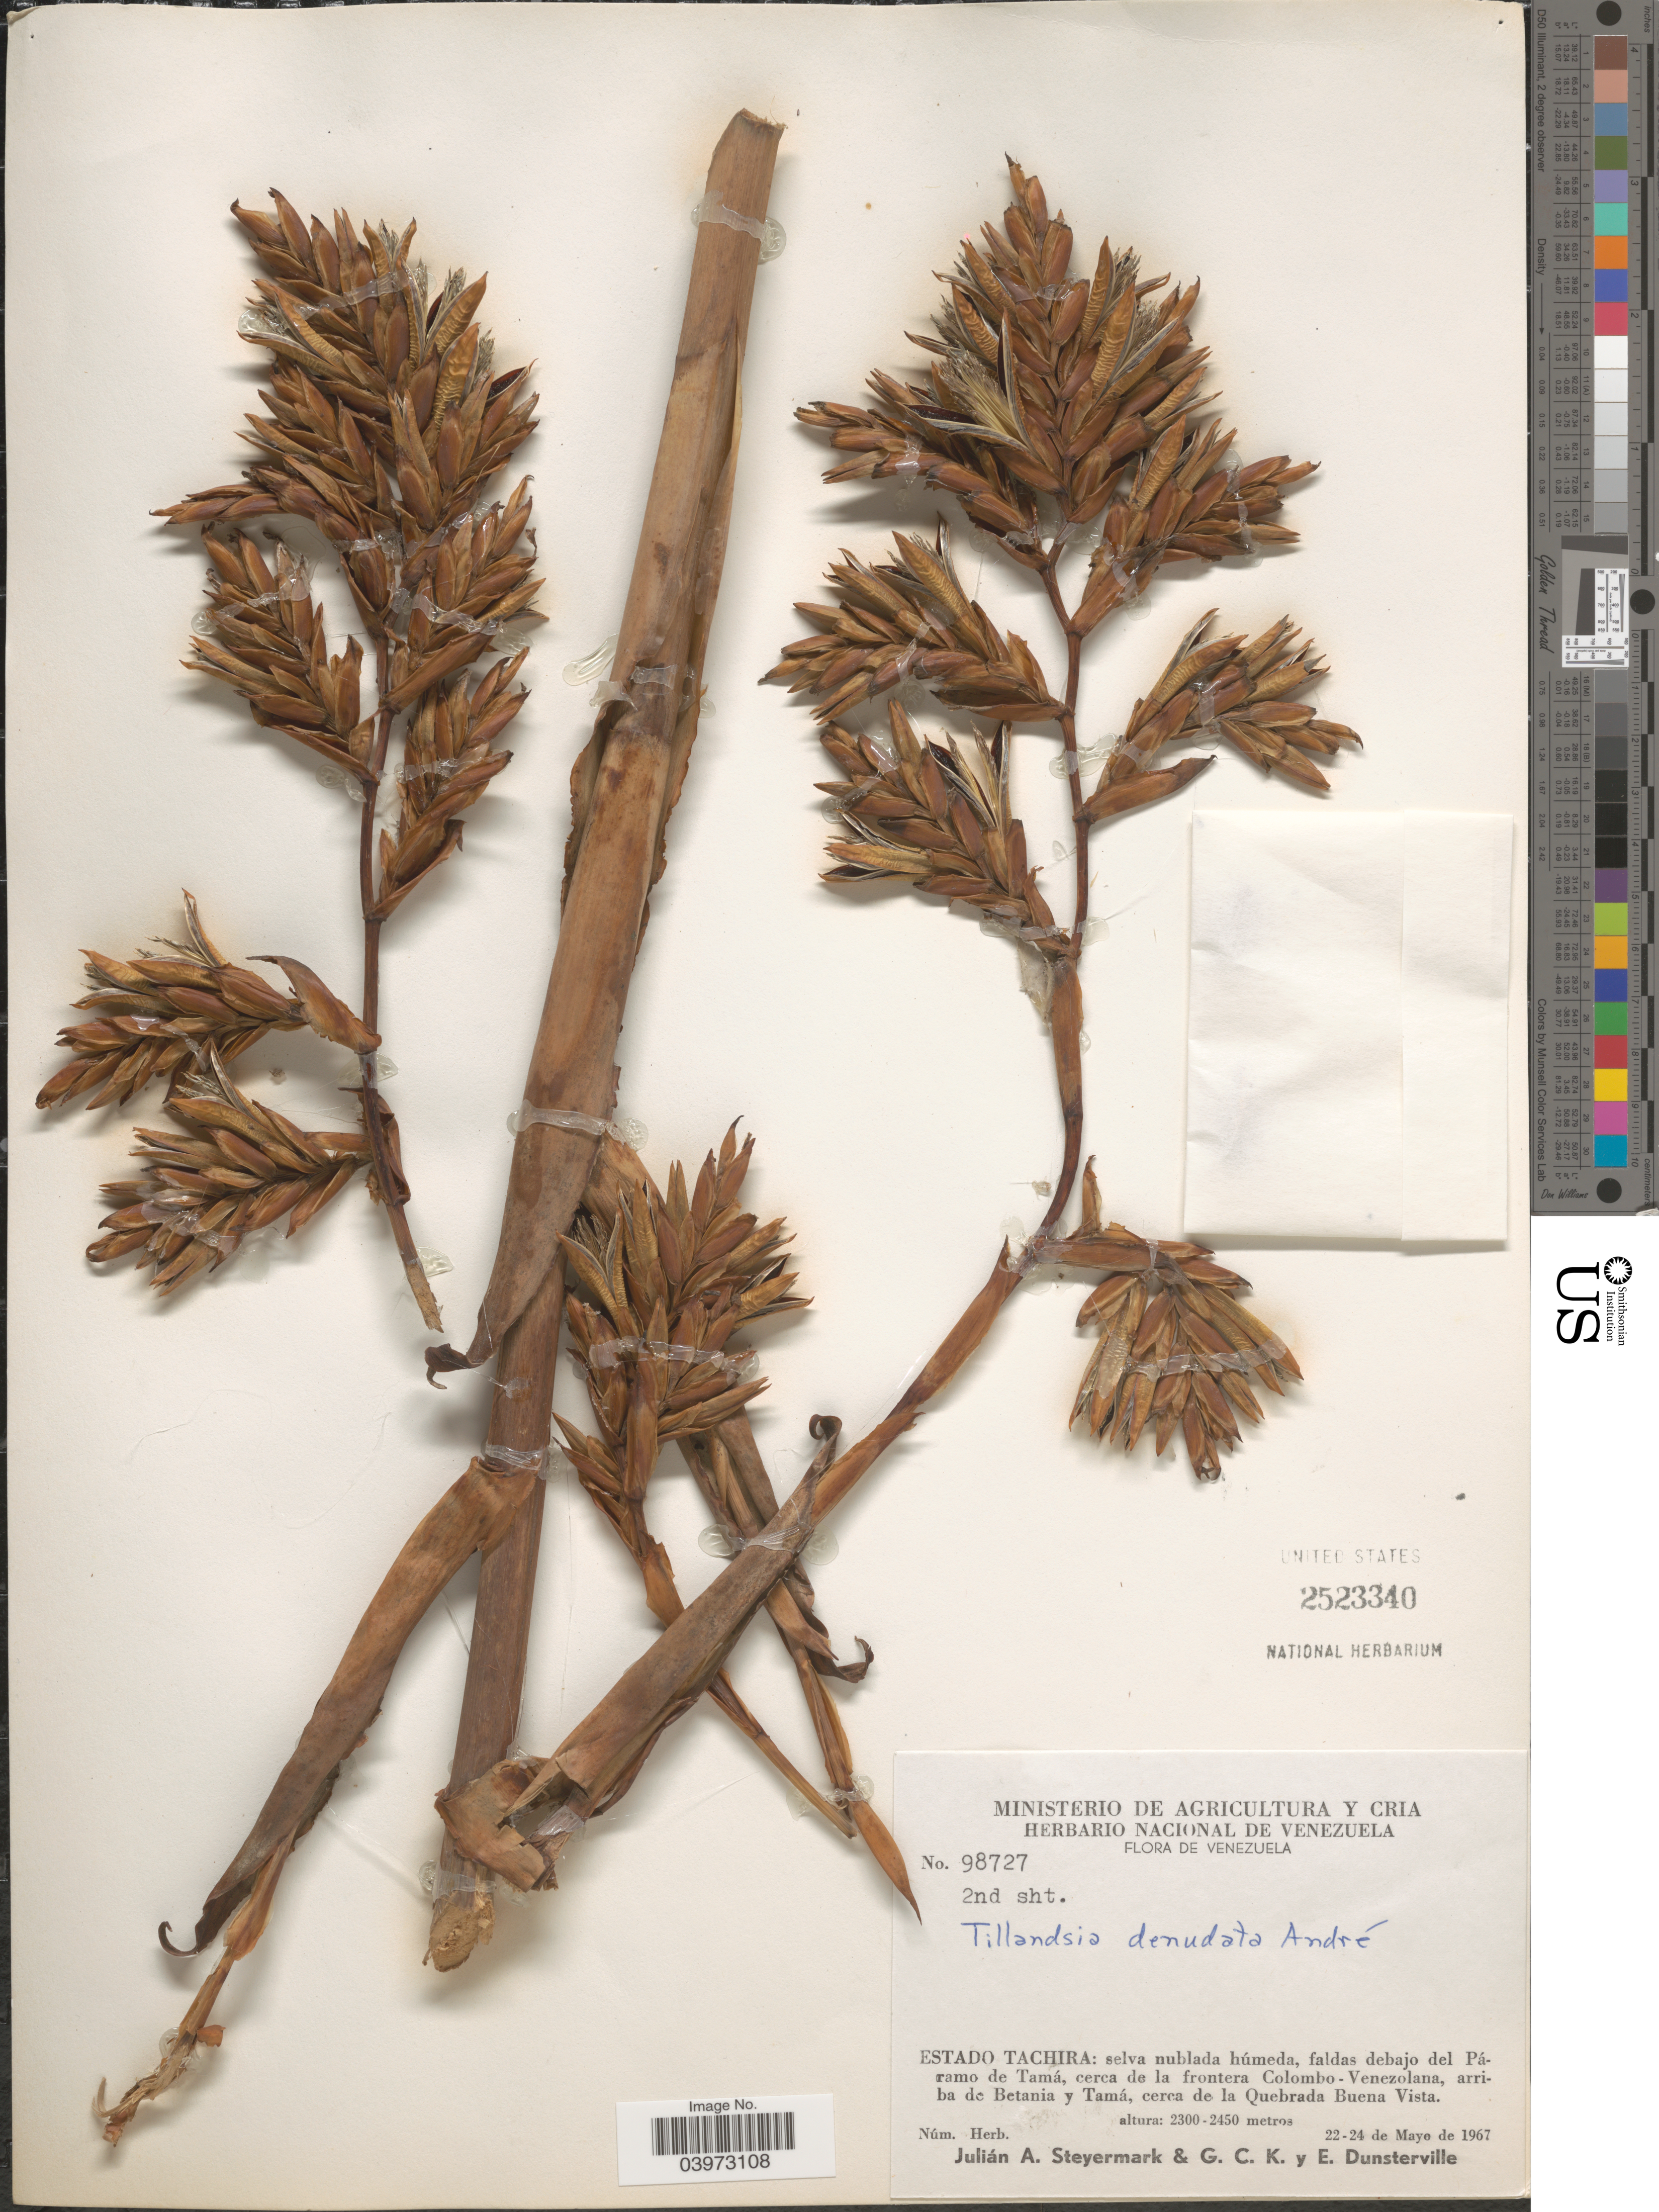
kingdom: Plantae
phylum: Tracheophyta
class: Liliopsida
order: Poales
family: Bromeliaceae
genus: Tillandsia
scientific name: Tillandsia denudata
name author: André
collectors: J. Steyermark, G. C. K. Dunsterville & E. Dunsterville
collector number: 98727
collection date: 1967-05-22/1967-05-24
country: Venezuela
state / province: Tachira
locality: Selva nublada húmeda, faldas debajo del Páramo de Tamá, cerca de la frontera Colombo - Venezolana, arriba de Betania y Tamá, cerca de la Quebrada Buena Vista.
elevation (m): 2300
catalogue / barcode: US 2523340